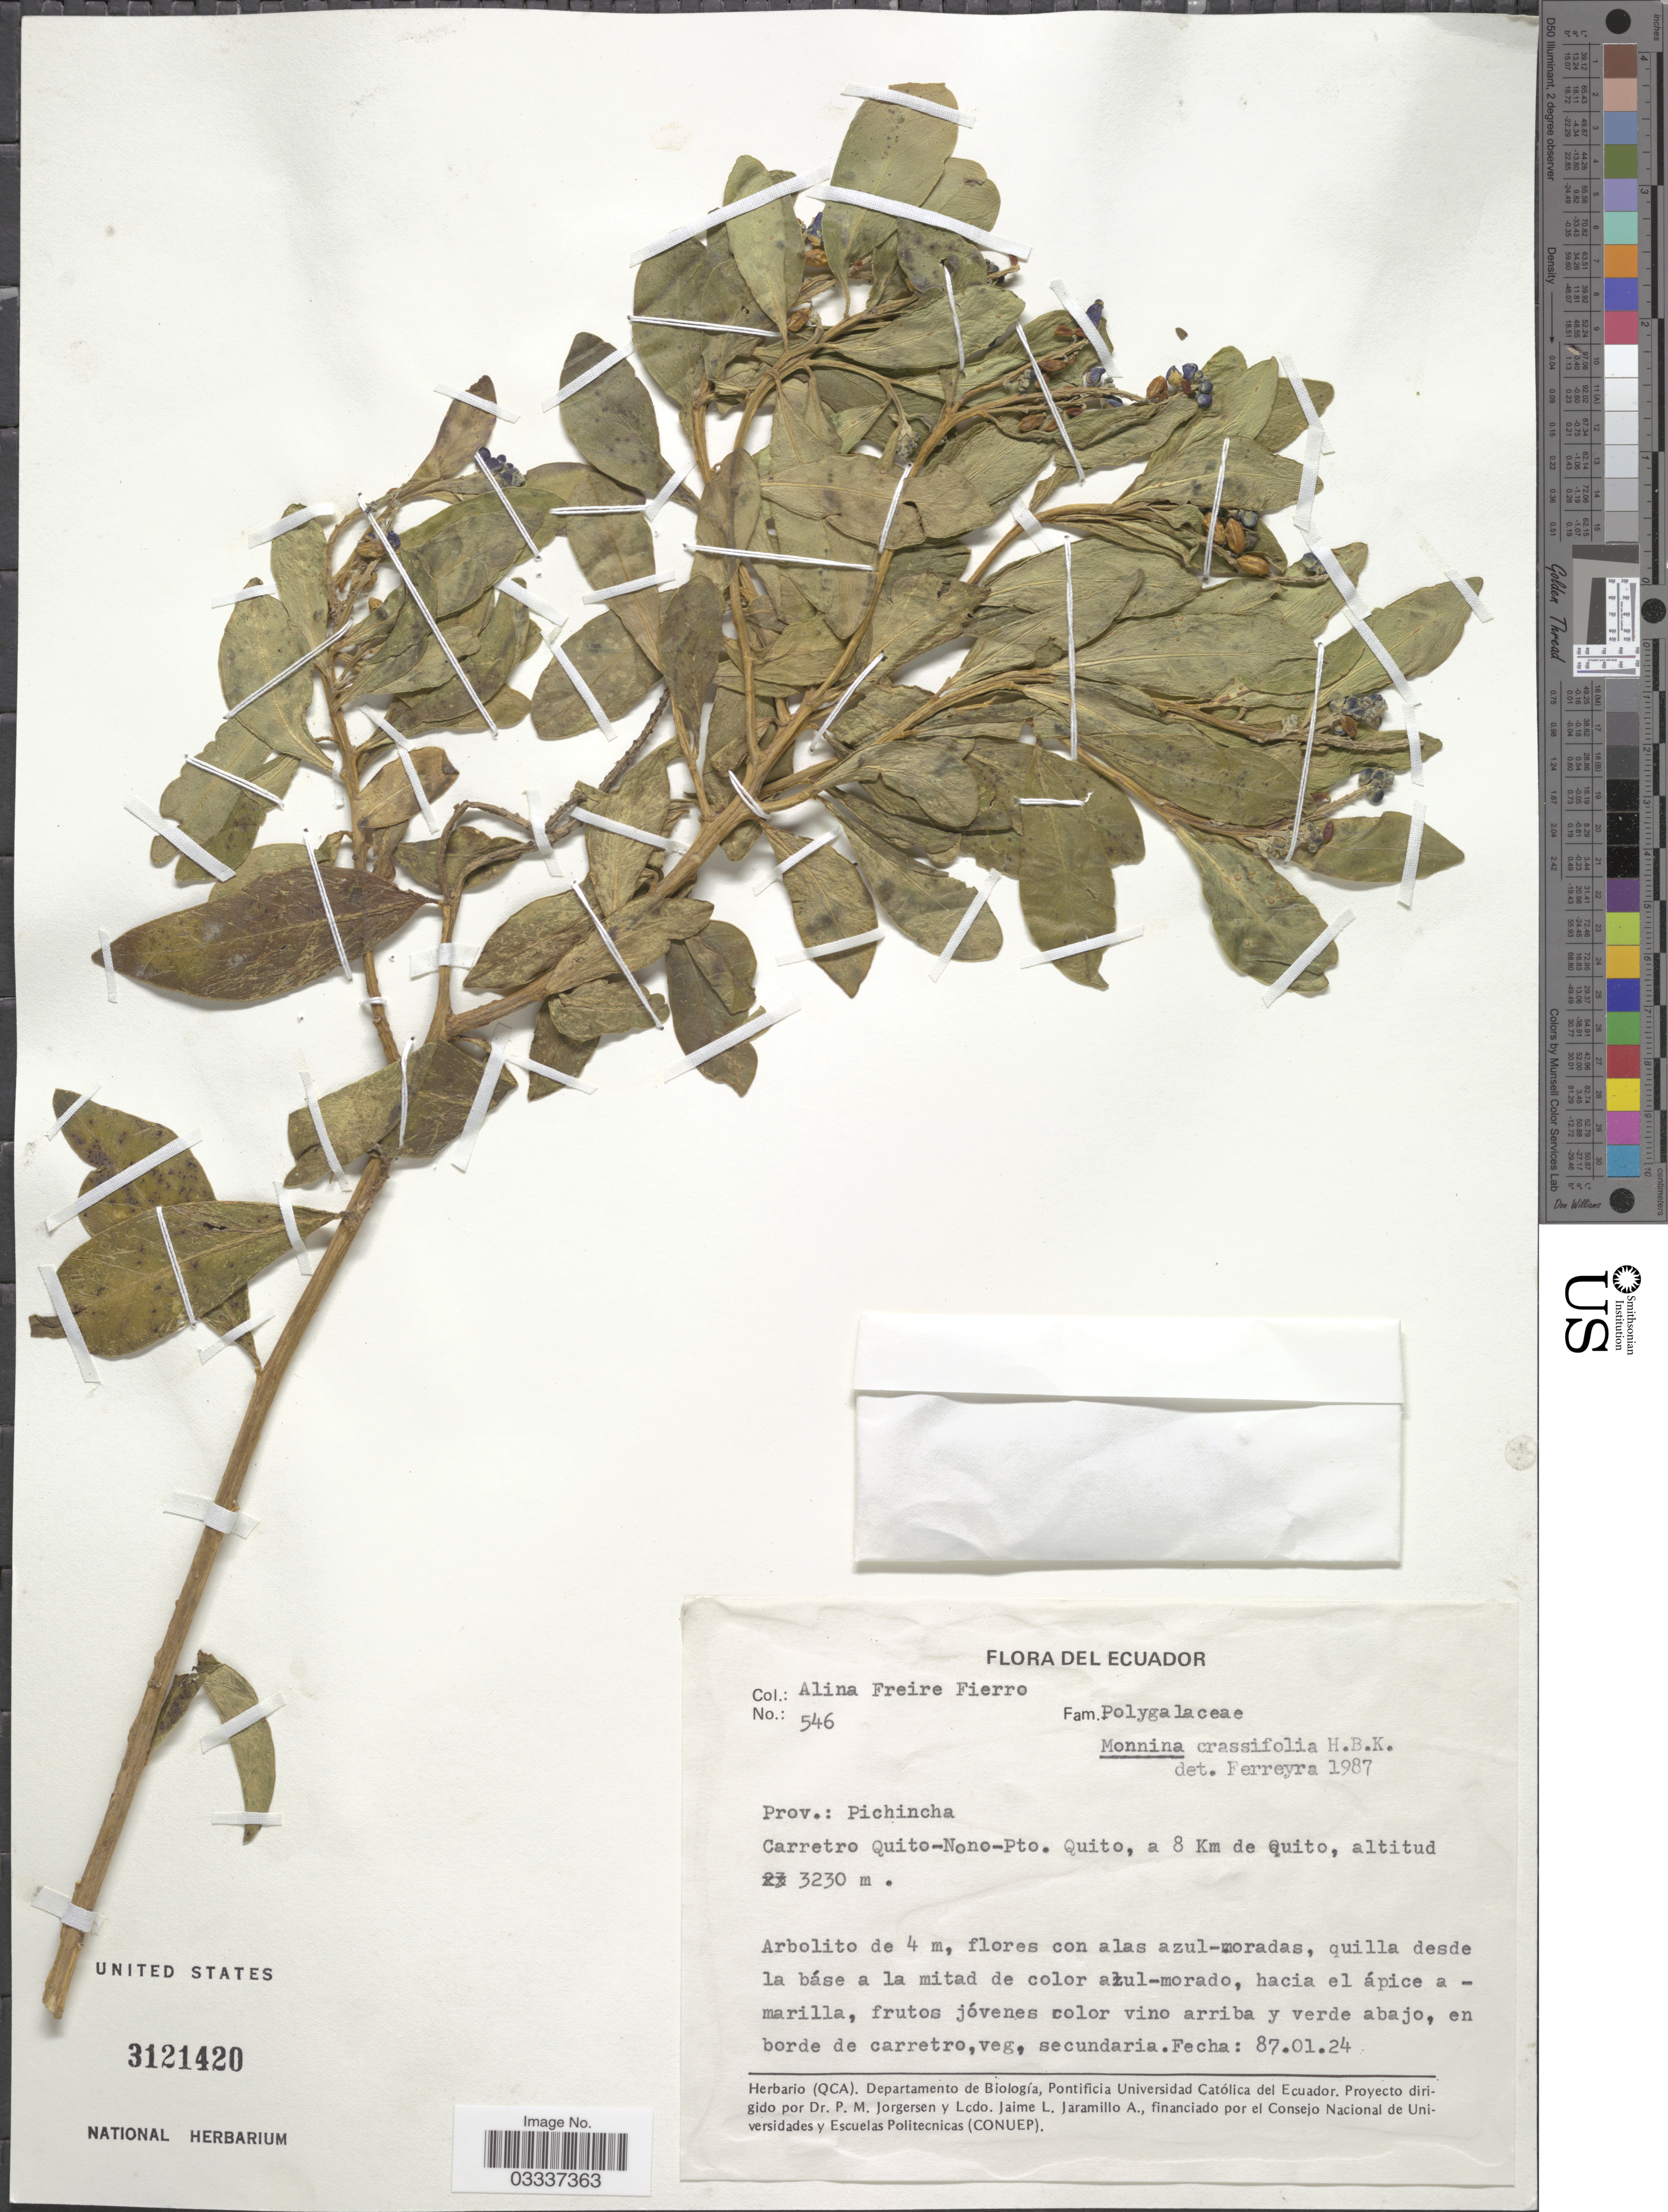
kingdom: Plantae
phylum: Tracheophyta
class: Magnoliopsida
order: Fabales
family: Polygalaceae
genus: Monnina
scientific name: Monnina crassifolia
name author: (Bonpl.) Kunth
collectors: A. Freire-Fierro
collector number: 546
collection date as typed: Transcribed d/m/y: 24/1/87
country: Ecuador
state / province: Pichincha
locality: Carretero Quito-Nono-Pto. Quito, a 8 Km de Quito.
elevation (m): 3230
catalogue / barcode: US 3121420